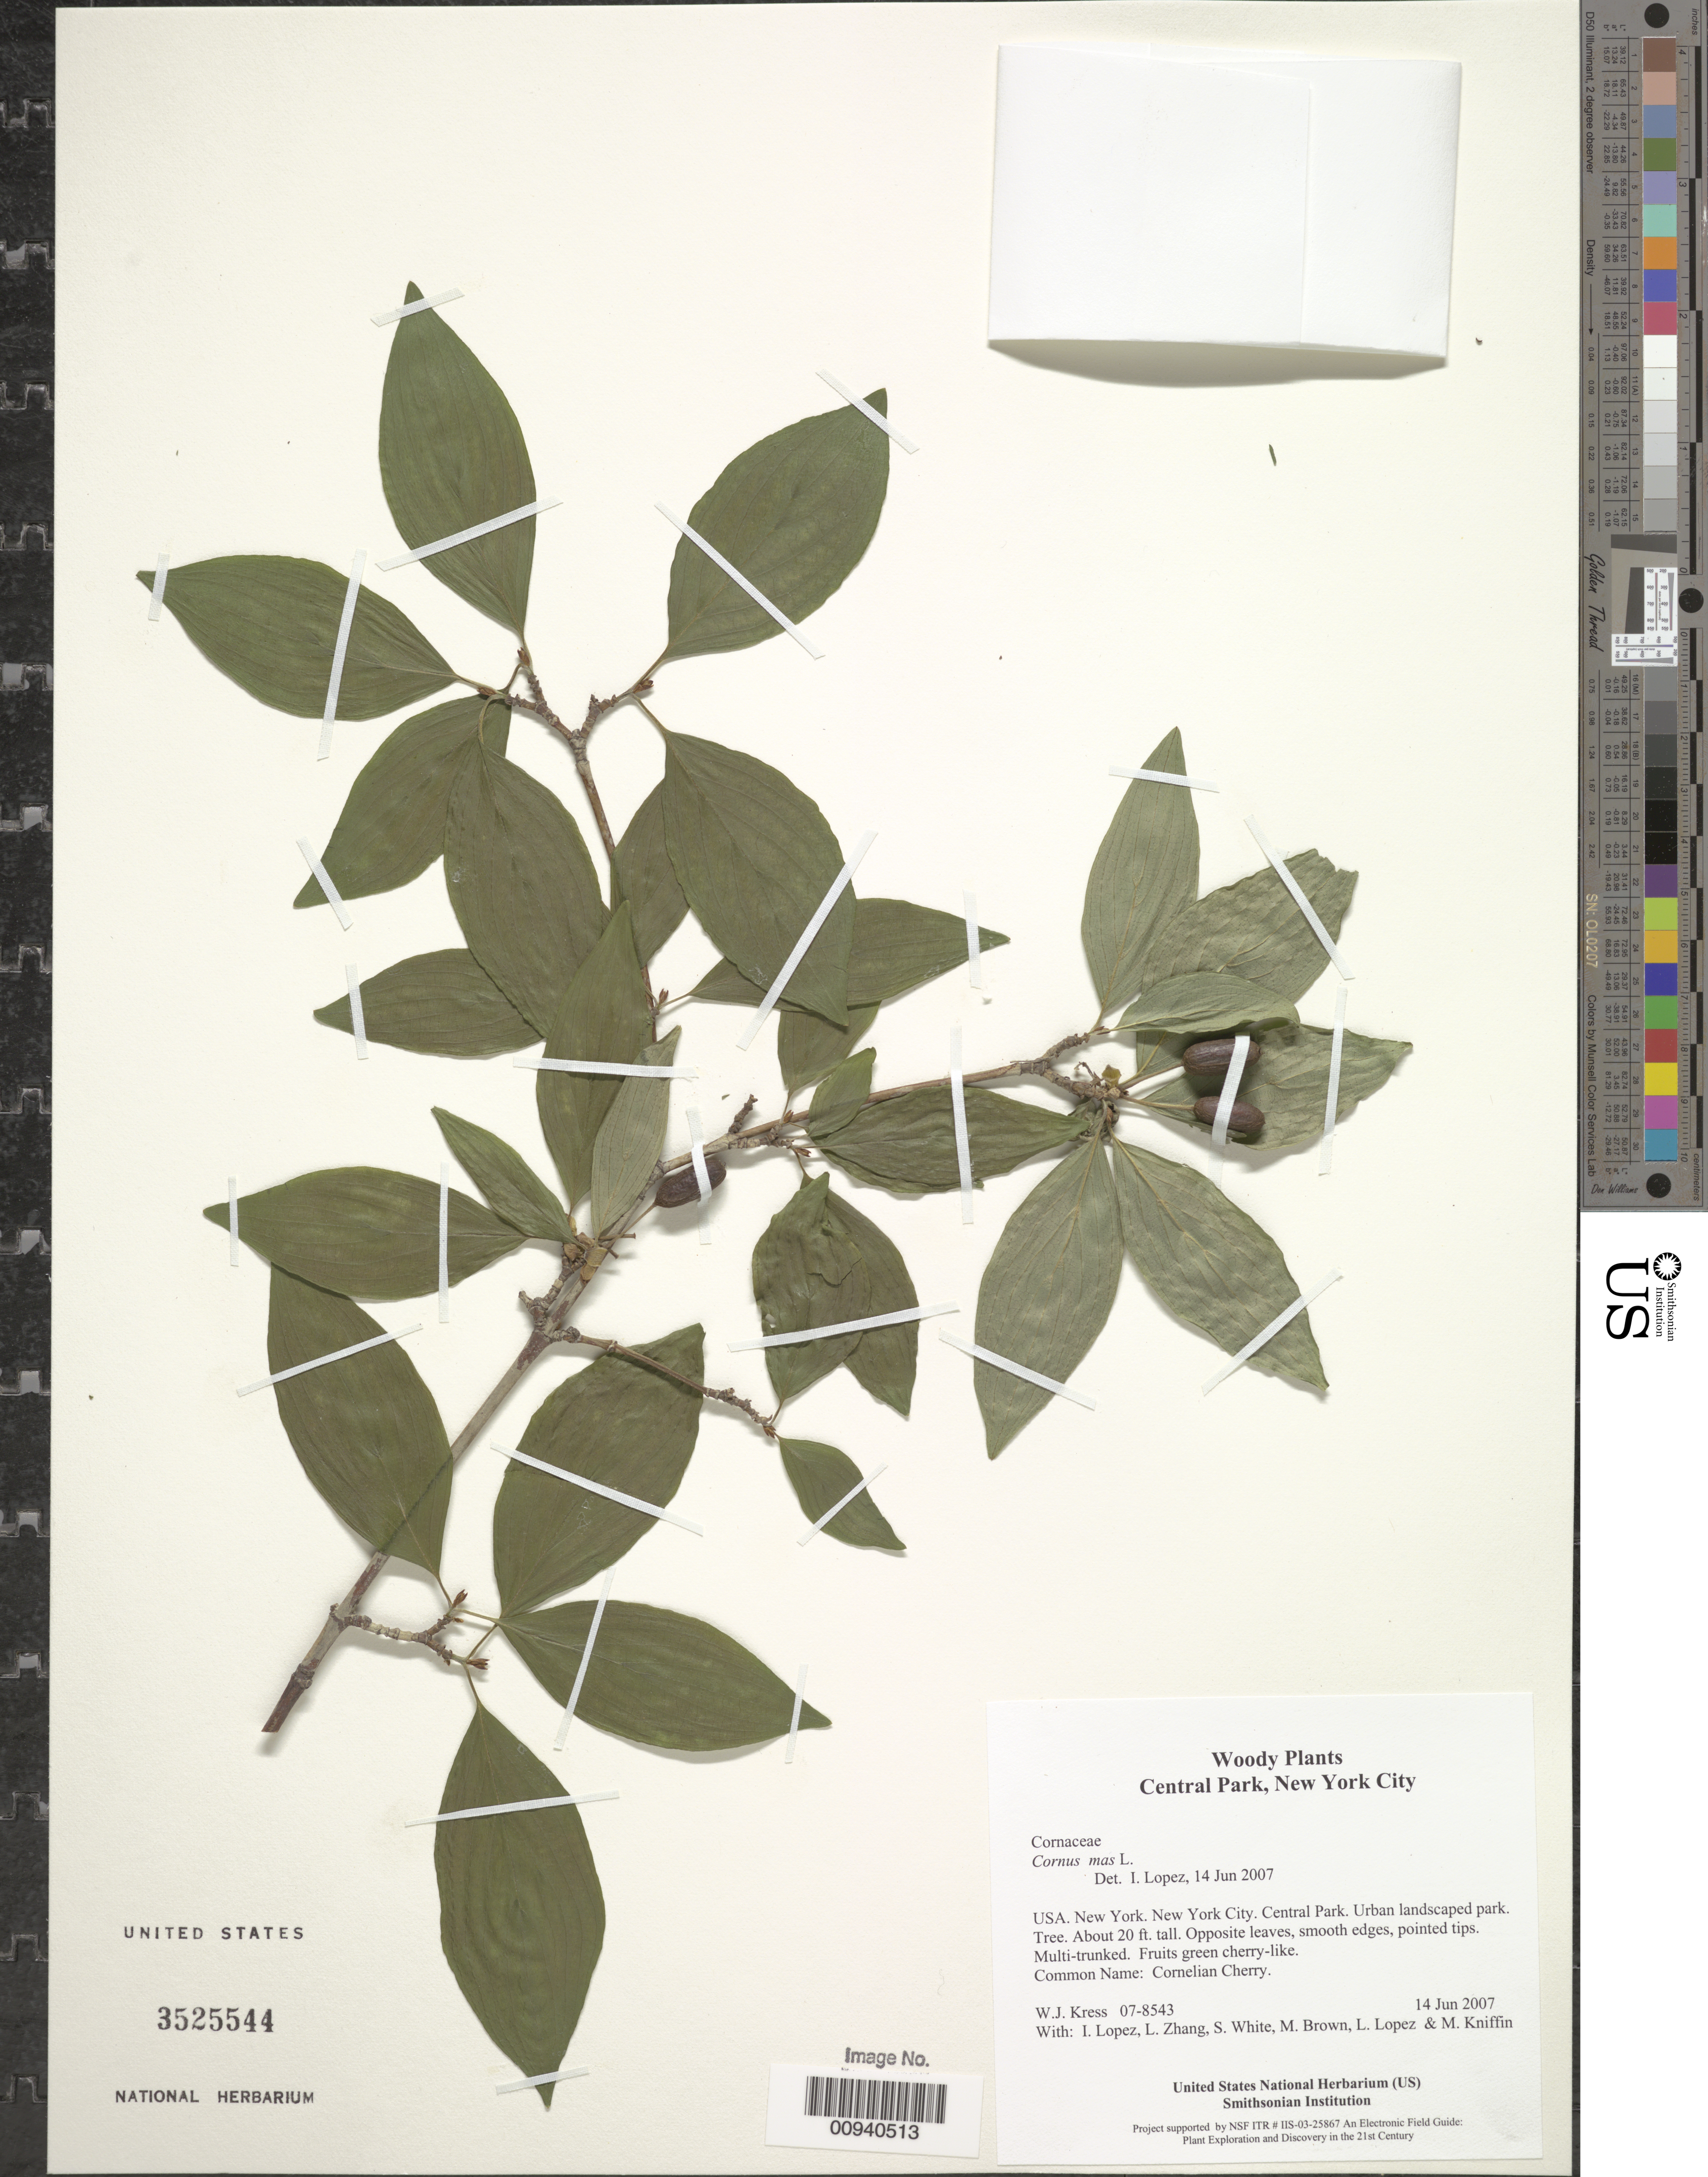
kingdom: Plantae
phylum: Tracheophyta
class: Magnoliopsida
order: Cornales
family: Cornaceae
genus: Cornus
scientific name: Cornus mas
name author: L.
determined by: Lopez, Ida C., (BOT), Smithsonian Institution - National Museum of Natural History (UNITED STATES)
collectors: W. J. Kress, I. C. Lopez, L. B. Zhang, S. White, M. Brown, L. López & M. Kniffin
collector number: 07-8543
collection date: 2007-06-14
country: United States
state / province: New York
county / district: New York City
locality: Central Park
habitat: Urban landscaped park.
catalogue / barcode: US 3525544